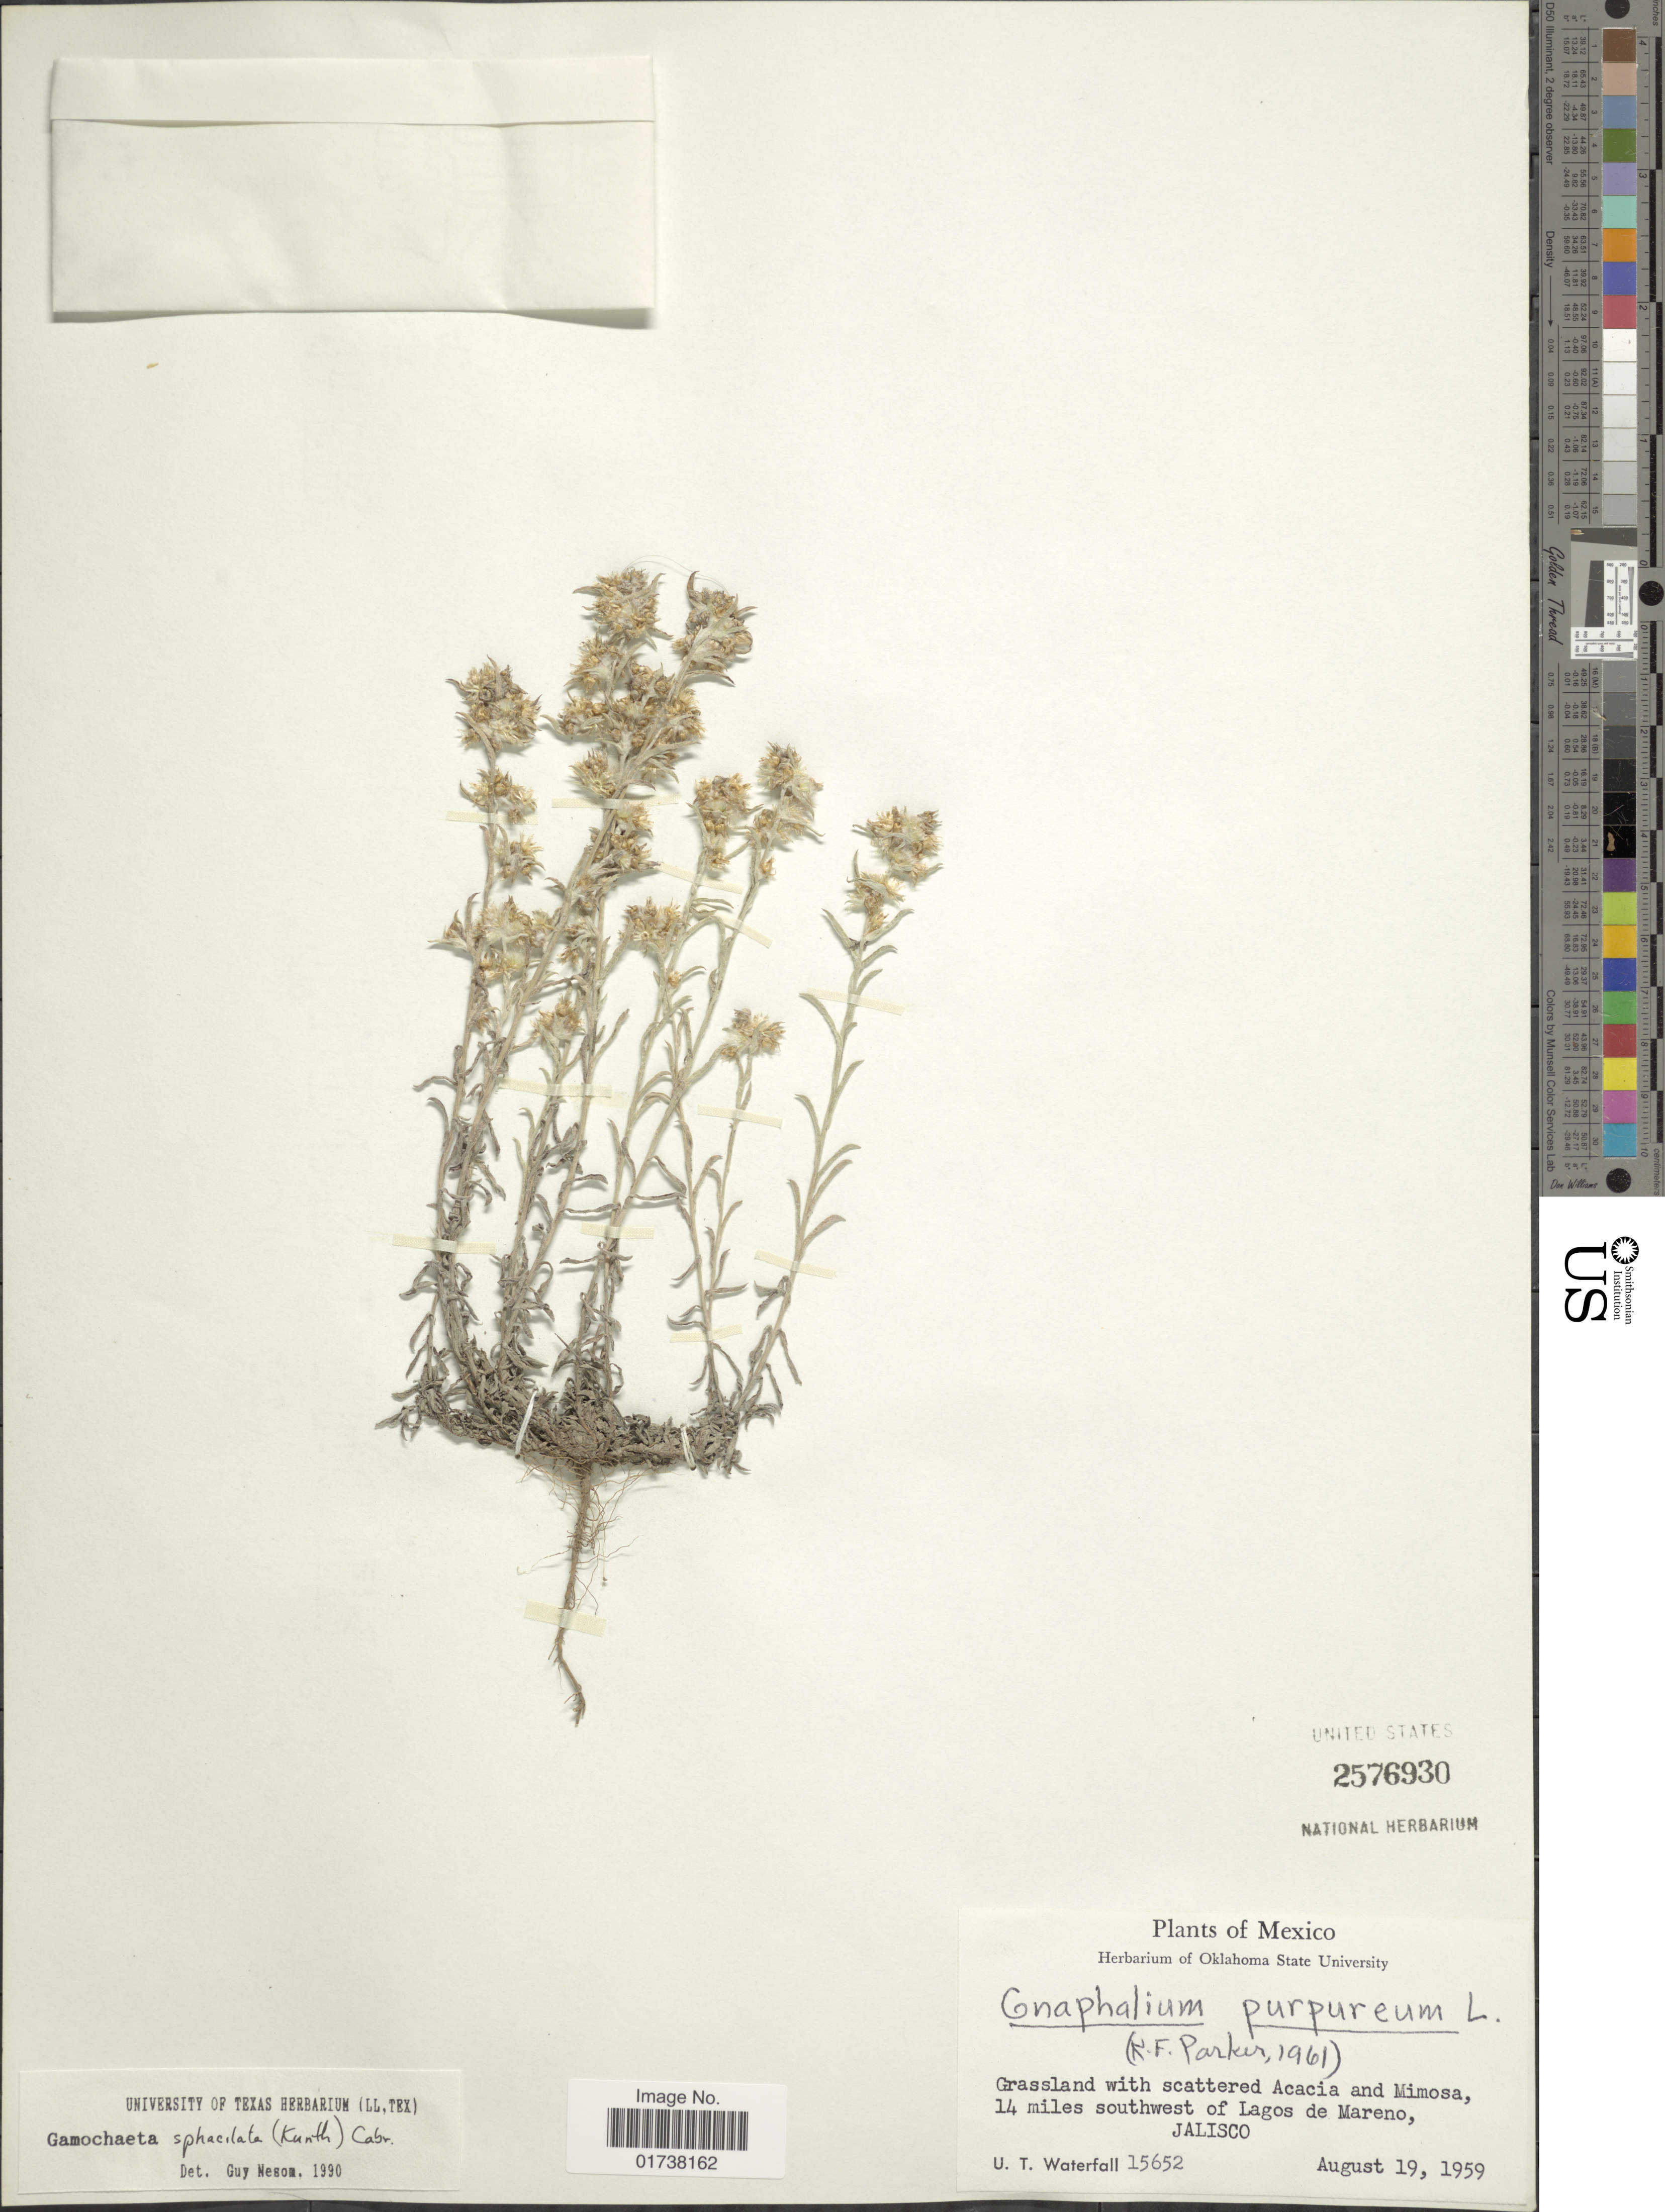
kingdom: Plantae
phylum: Tracheophyta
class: Magnoliopsida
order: Asterales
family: Asteraceae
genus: Gamochaeta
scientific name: Gamochaeta sphacilata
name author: (Kunth) Cabrera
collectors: U. T. Waterfall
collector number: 15652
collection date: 1959-08-19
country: Mexico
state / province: Jalisco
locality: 14 miles southwest of Lagos de Mareno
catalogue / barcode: US 2576930